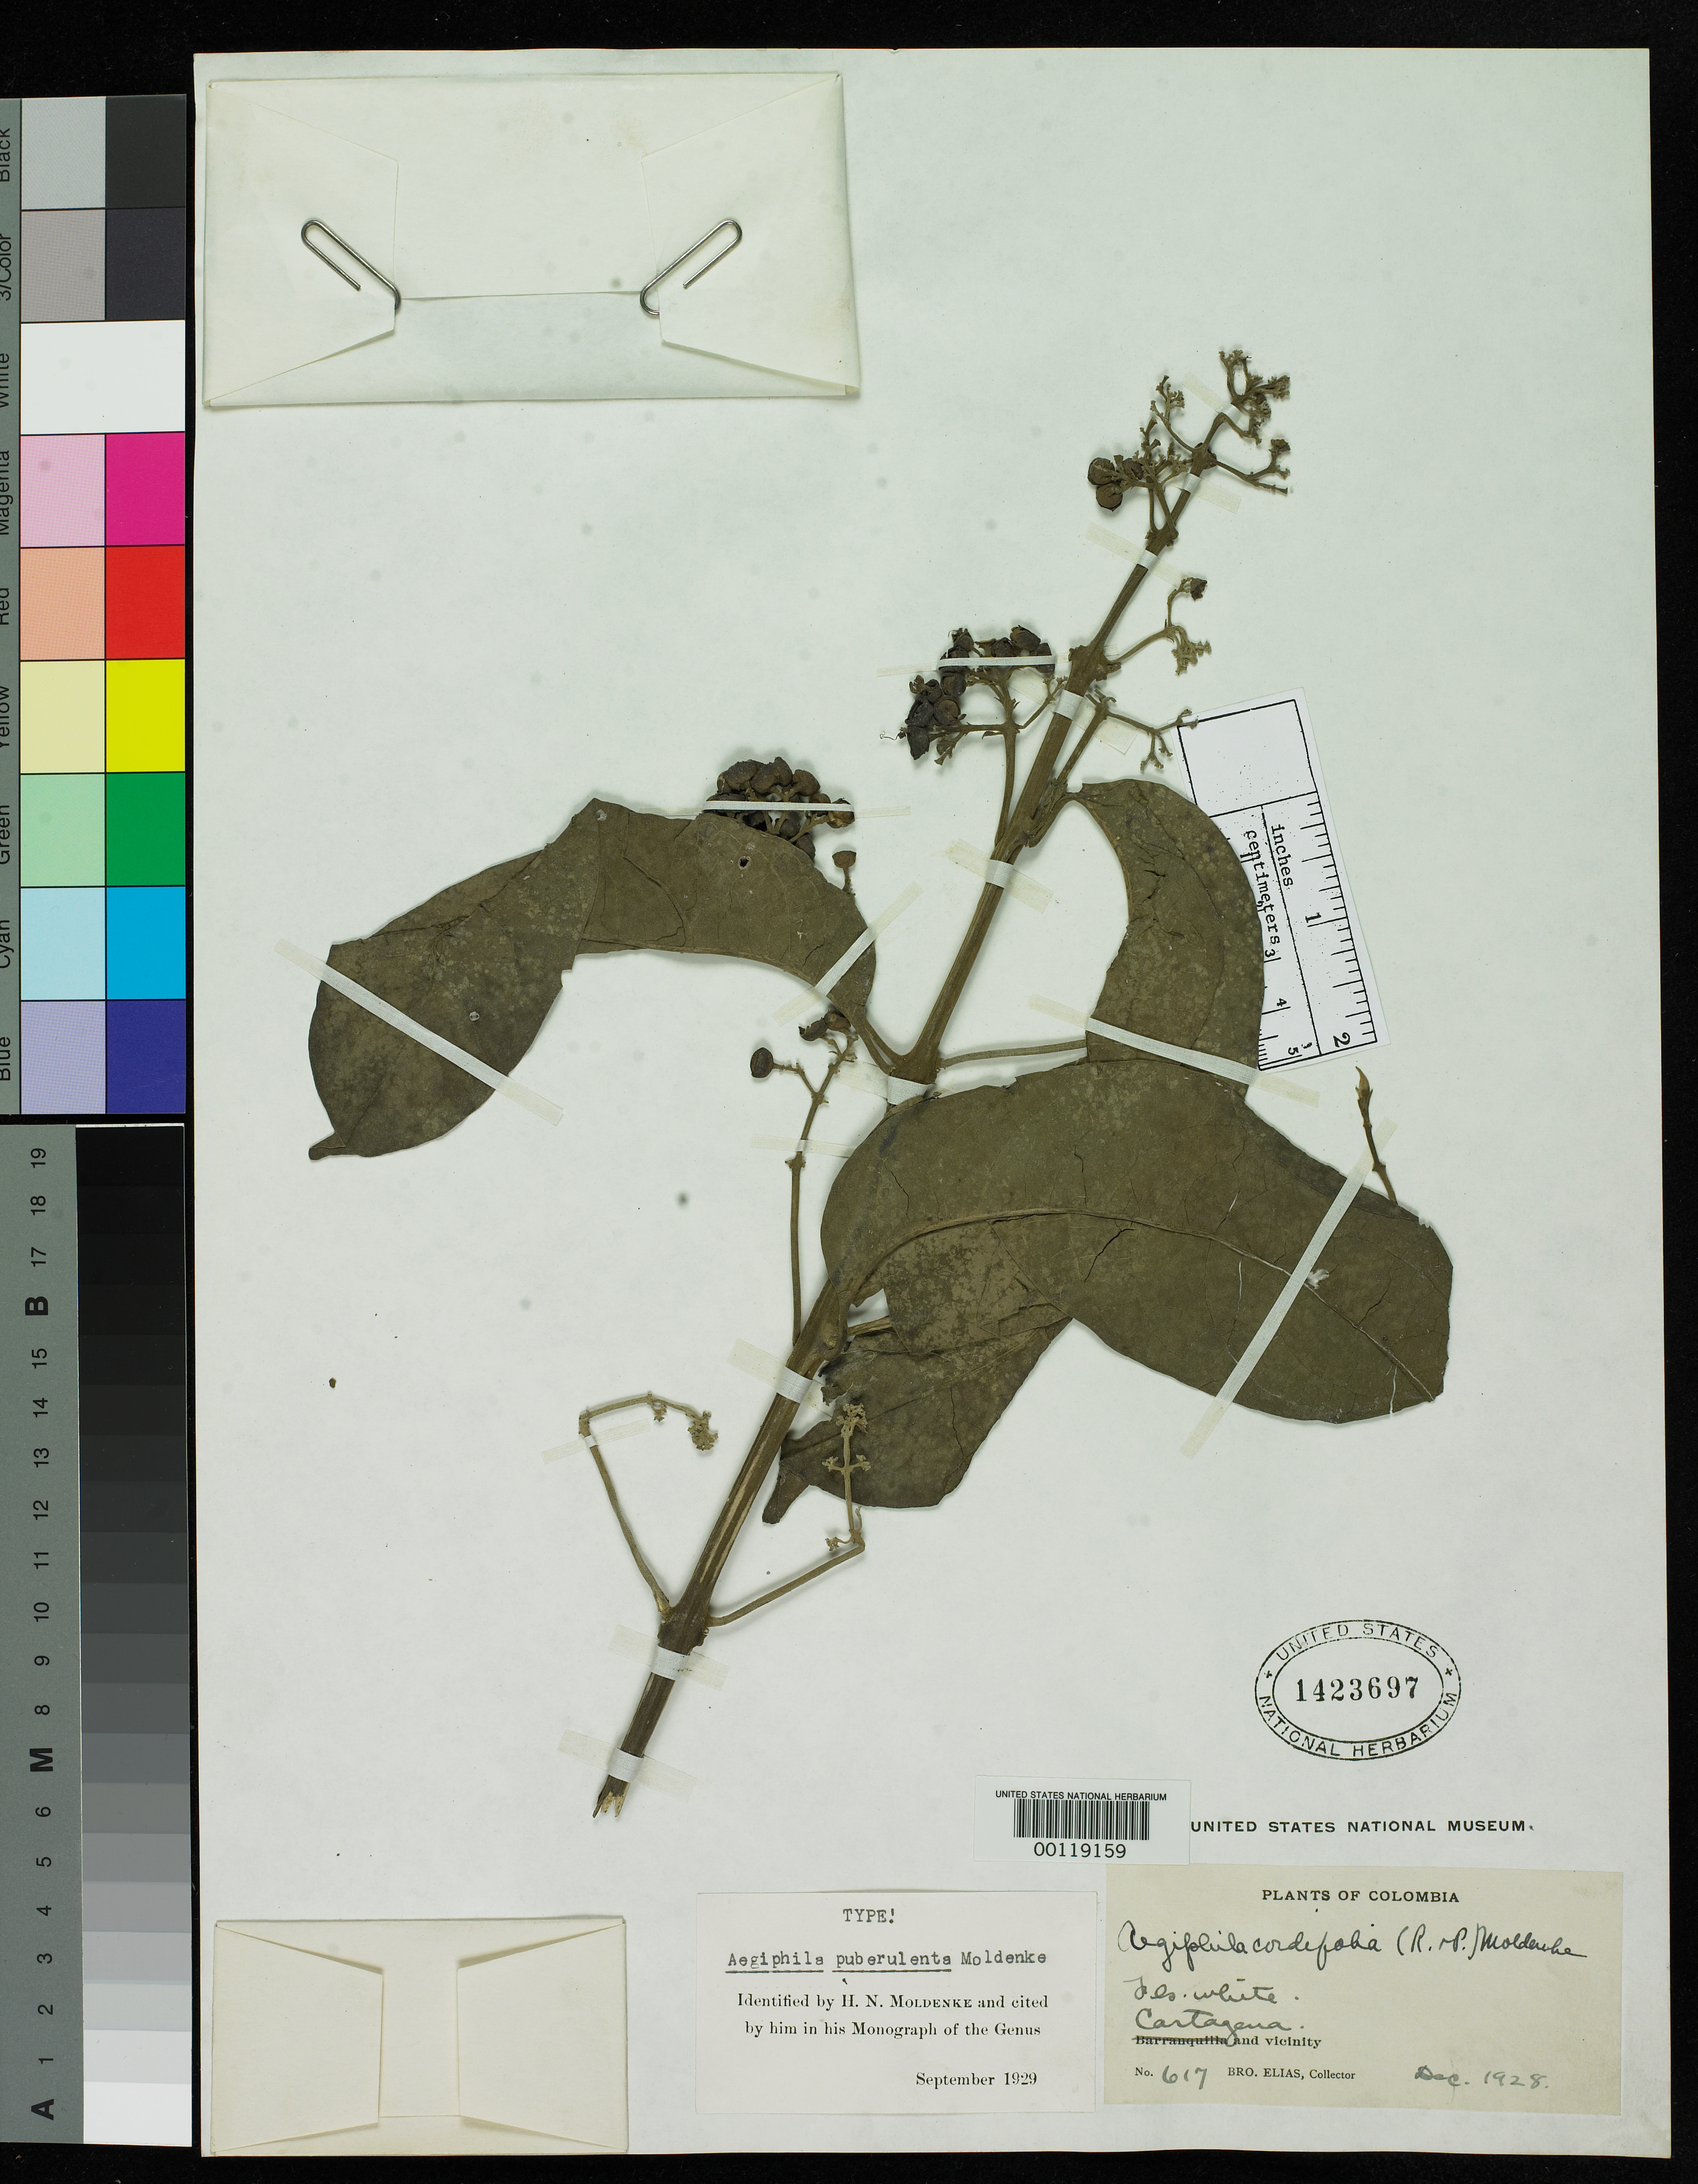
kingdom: Plantae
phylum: Tracheophyta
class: Magnoliopsida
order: Lamiales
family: Lamiaceae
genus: Aegiphila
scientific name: Aegiphila puberulenta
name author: Moldenke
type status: Holotype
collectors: Bro. Elias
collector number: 617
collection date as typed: Dec 1928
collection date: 1928-12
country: Colombia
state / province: Bolívar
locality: Cartagena & vicinity.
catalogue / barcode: US 1423697